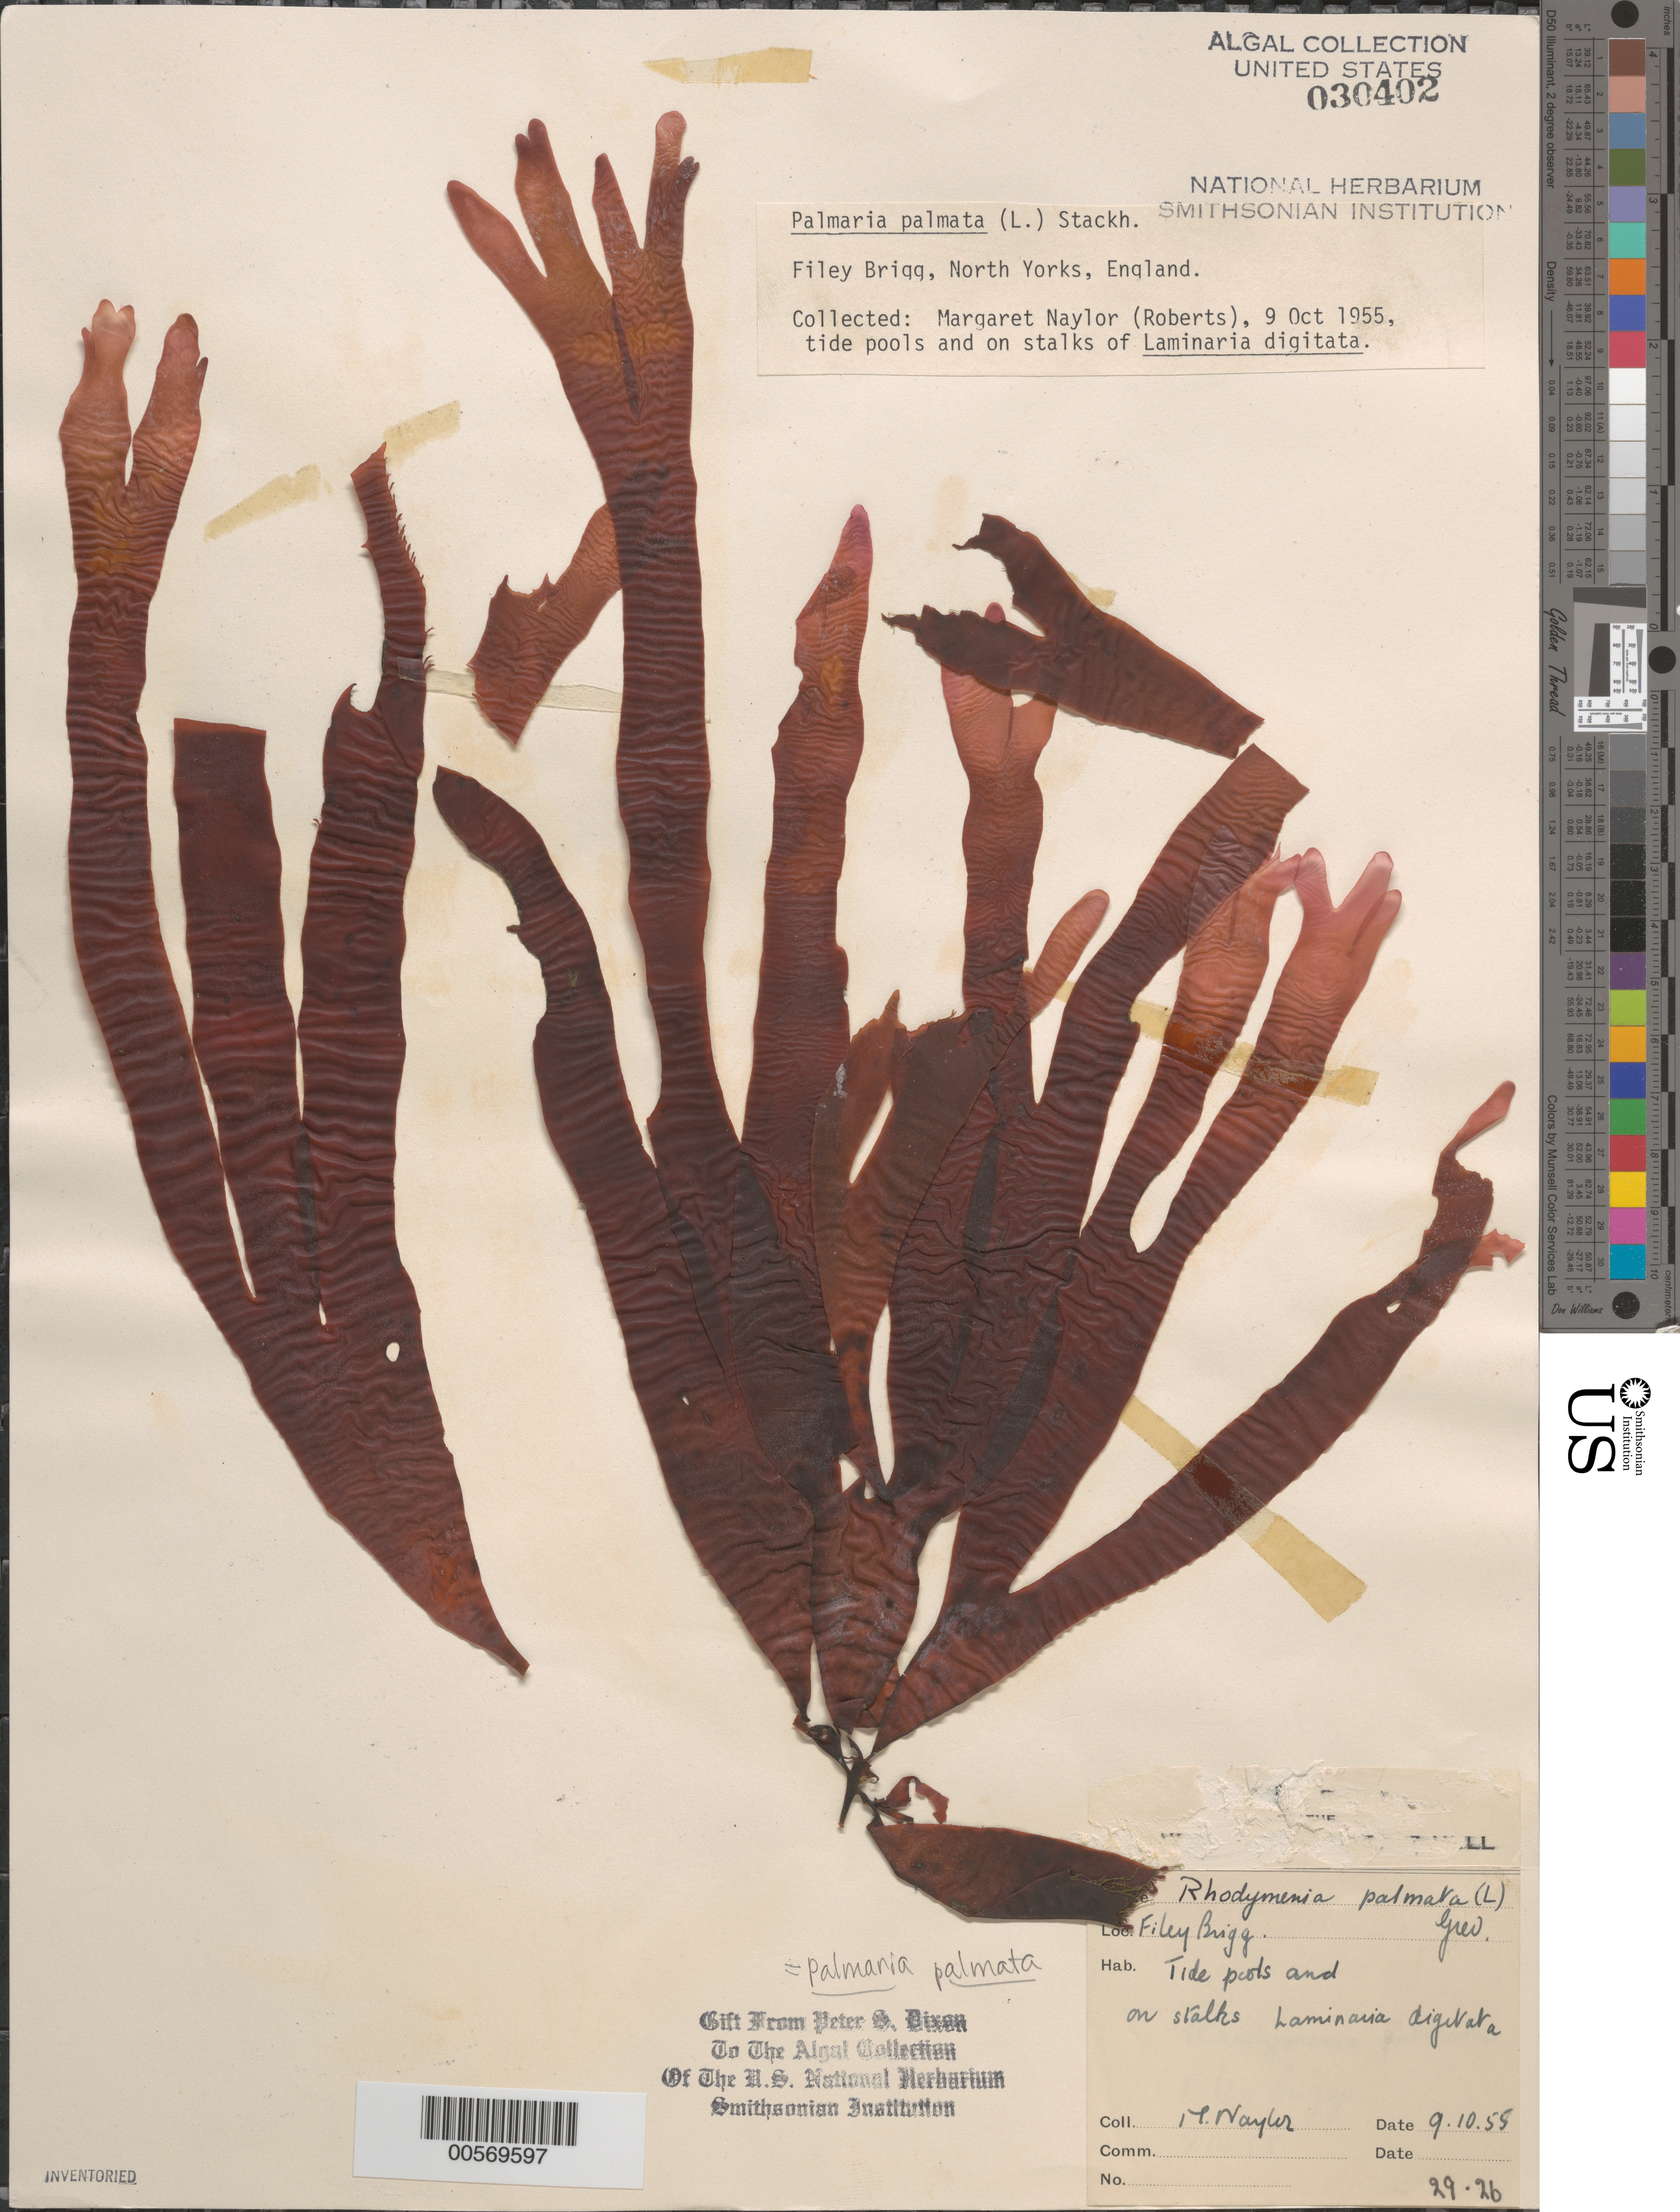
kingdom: Plantae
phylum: Rhodophyta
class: Florideophyceae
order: Palmariales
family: Palmariaceae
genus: Palmaria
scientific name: Palmaria palmata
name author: (L.) F. Weber & D. Mohr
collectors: M. Roberts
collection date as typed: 09 Oct 1955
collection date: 1955-10-09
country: United Kingdom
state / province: England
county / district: North Yorkshire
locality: Filey Brigg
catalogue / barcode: US 30402